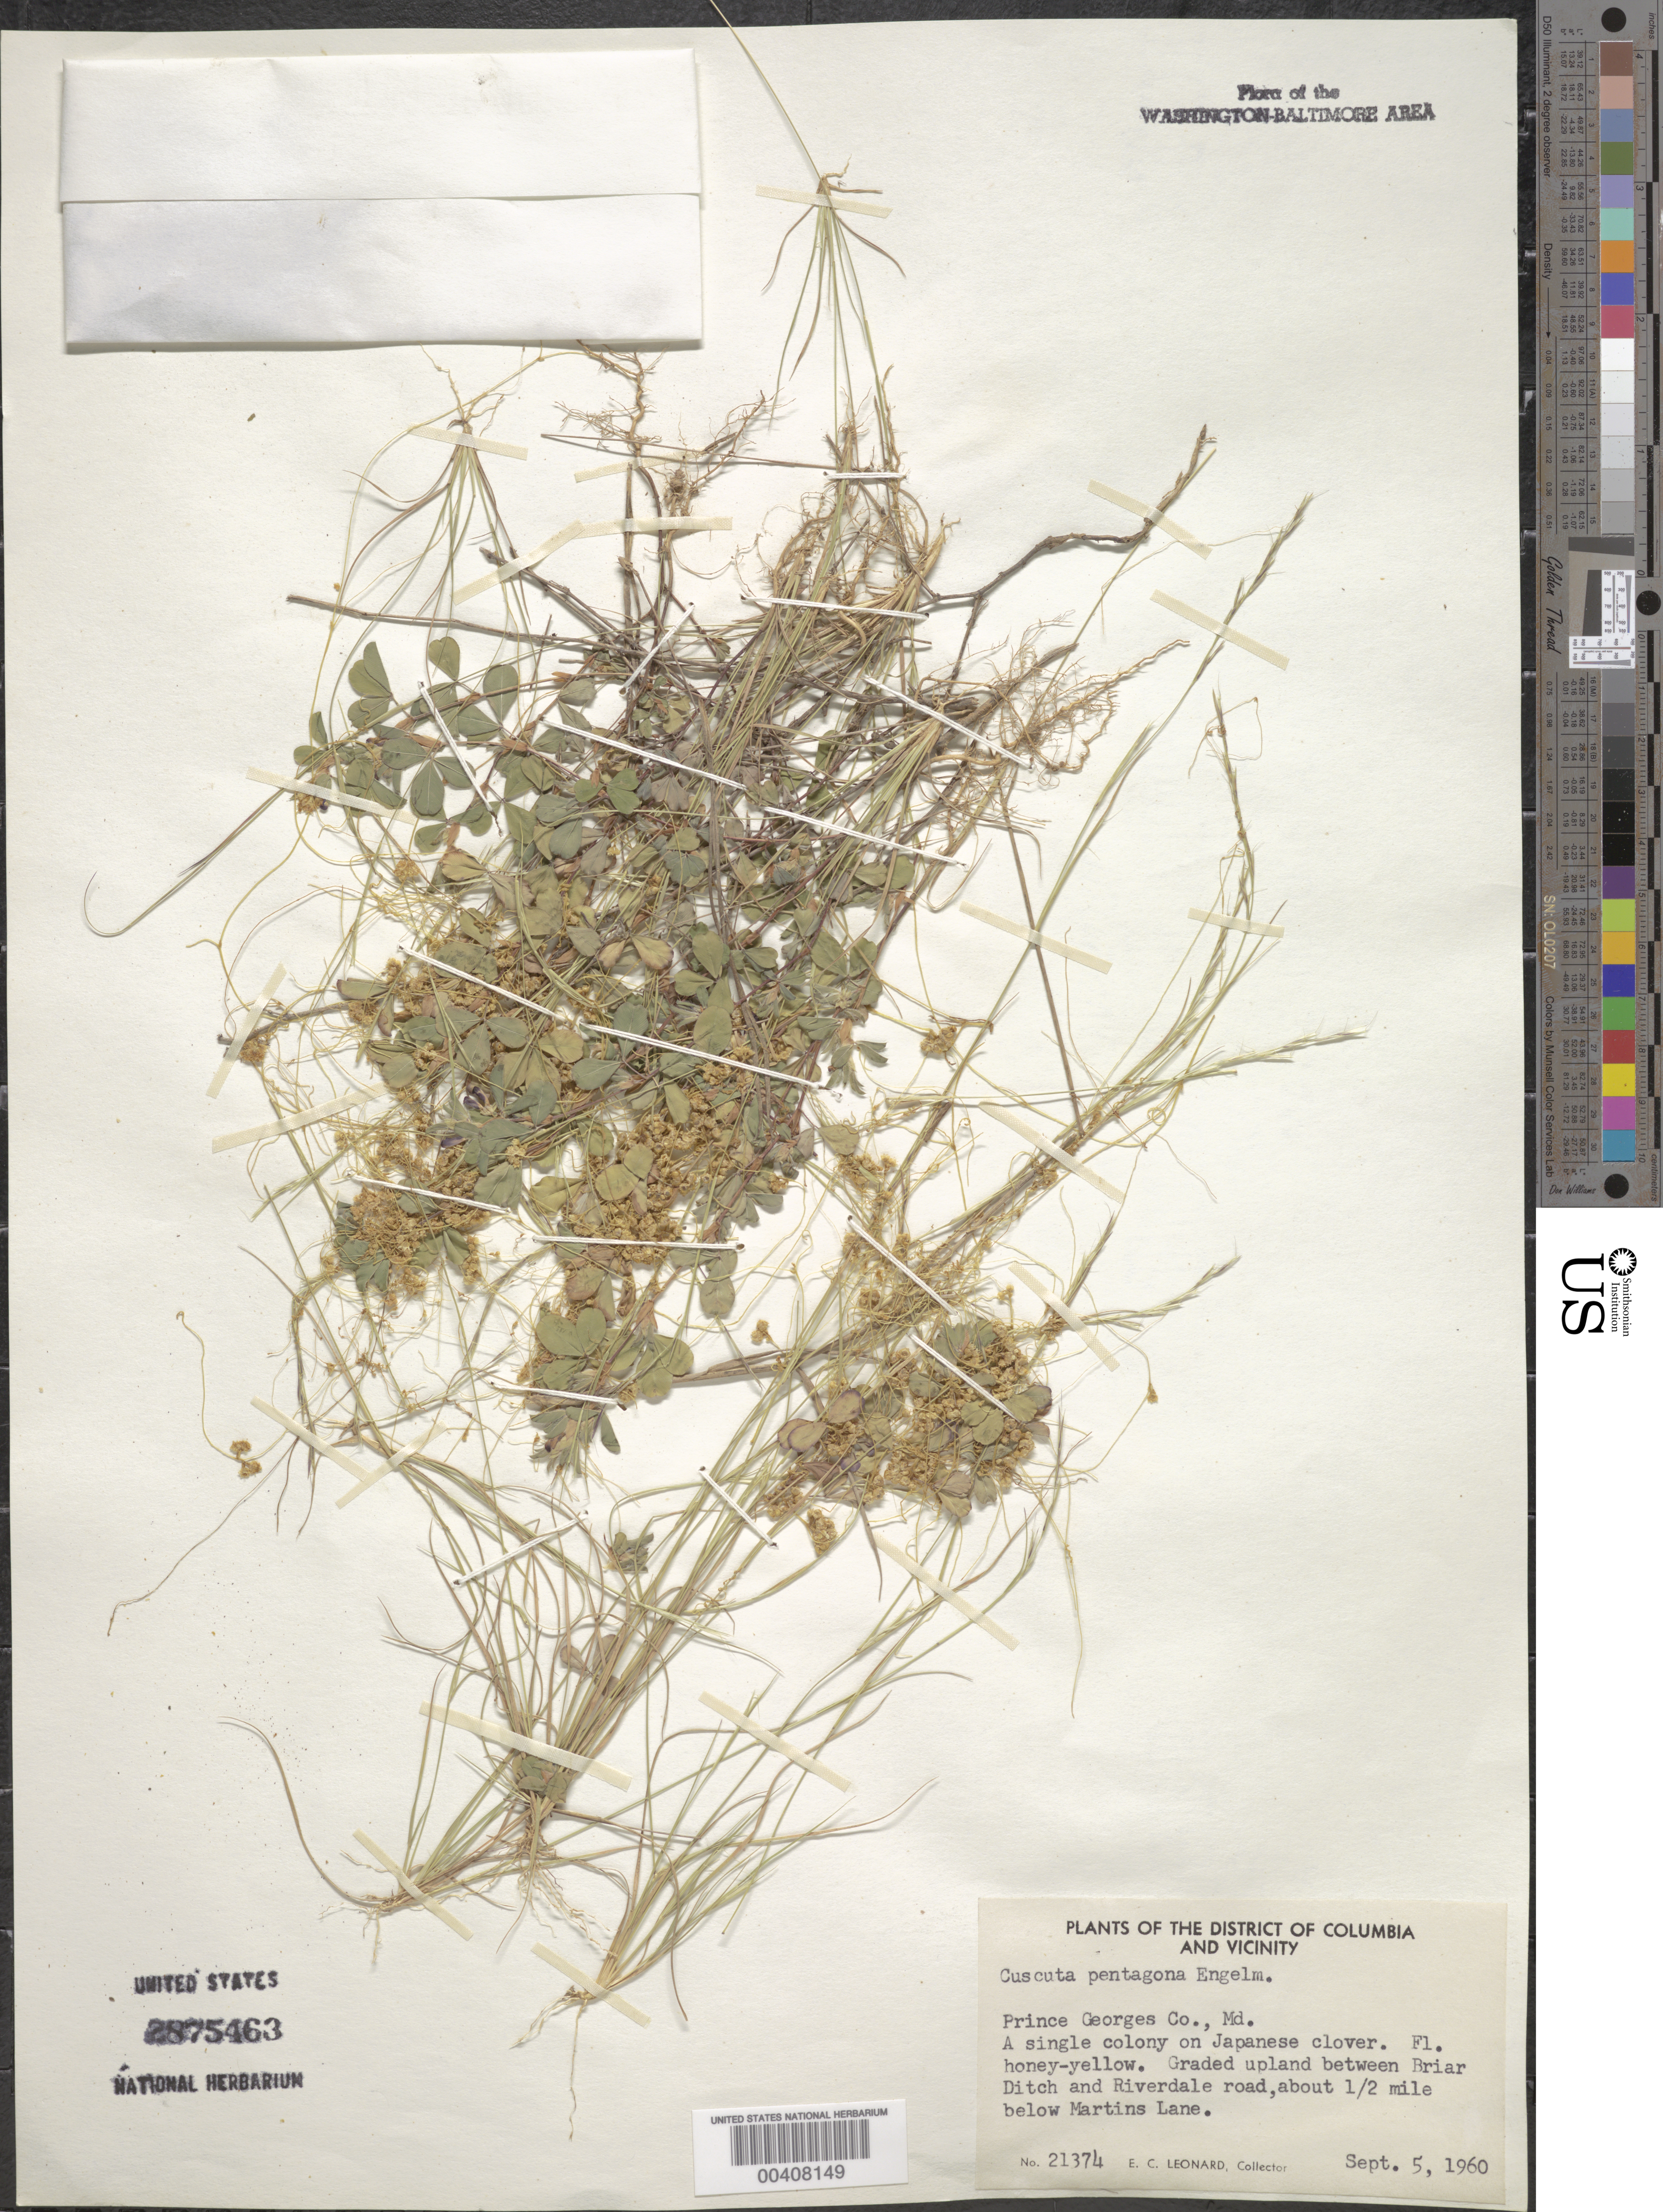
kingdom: Plantae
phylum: Tracheophyta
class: Magnoliopsida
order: Solanales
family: Convolvulaceae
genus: Cuscuta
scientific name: Cuscuta pentagona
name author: Engelm.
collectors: E. C. Leonard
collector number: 21374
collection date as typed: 05 Sep 1960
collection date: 1960-09-05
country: United States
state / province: Maryland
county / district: Prince George's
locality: Ins Lane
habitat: On Japanese clover, graded upland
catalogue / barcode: US 2875463